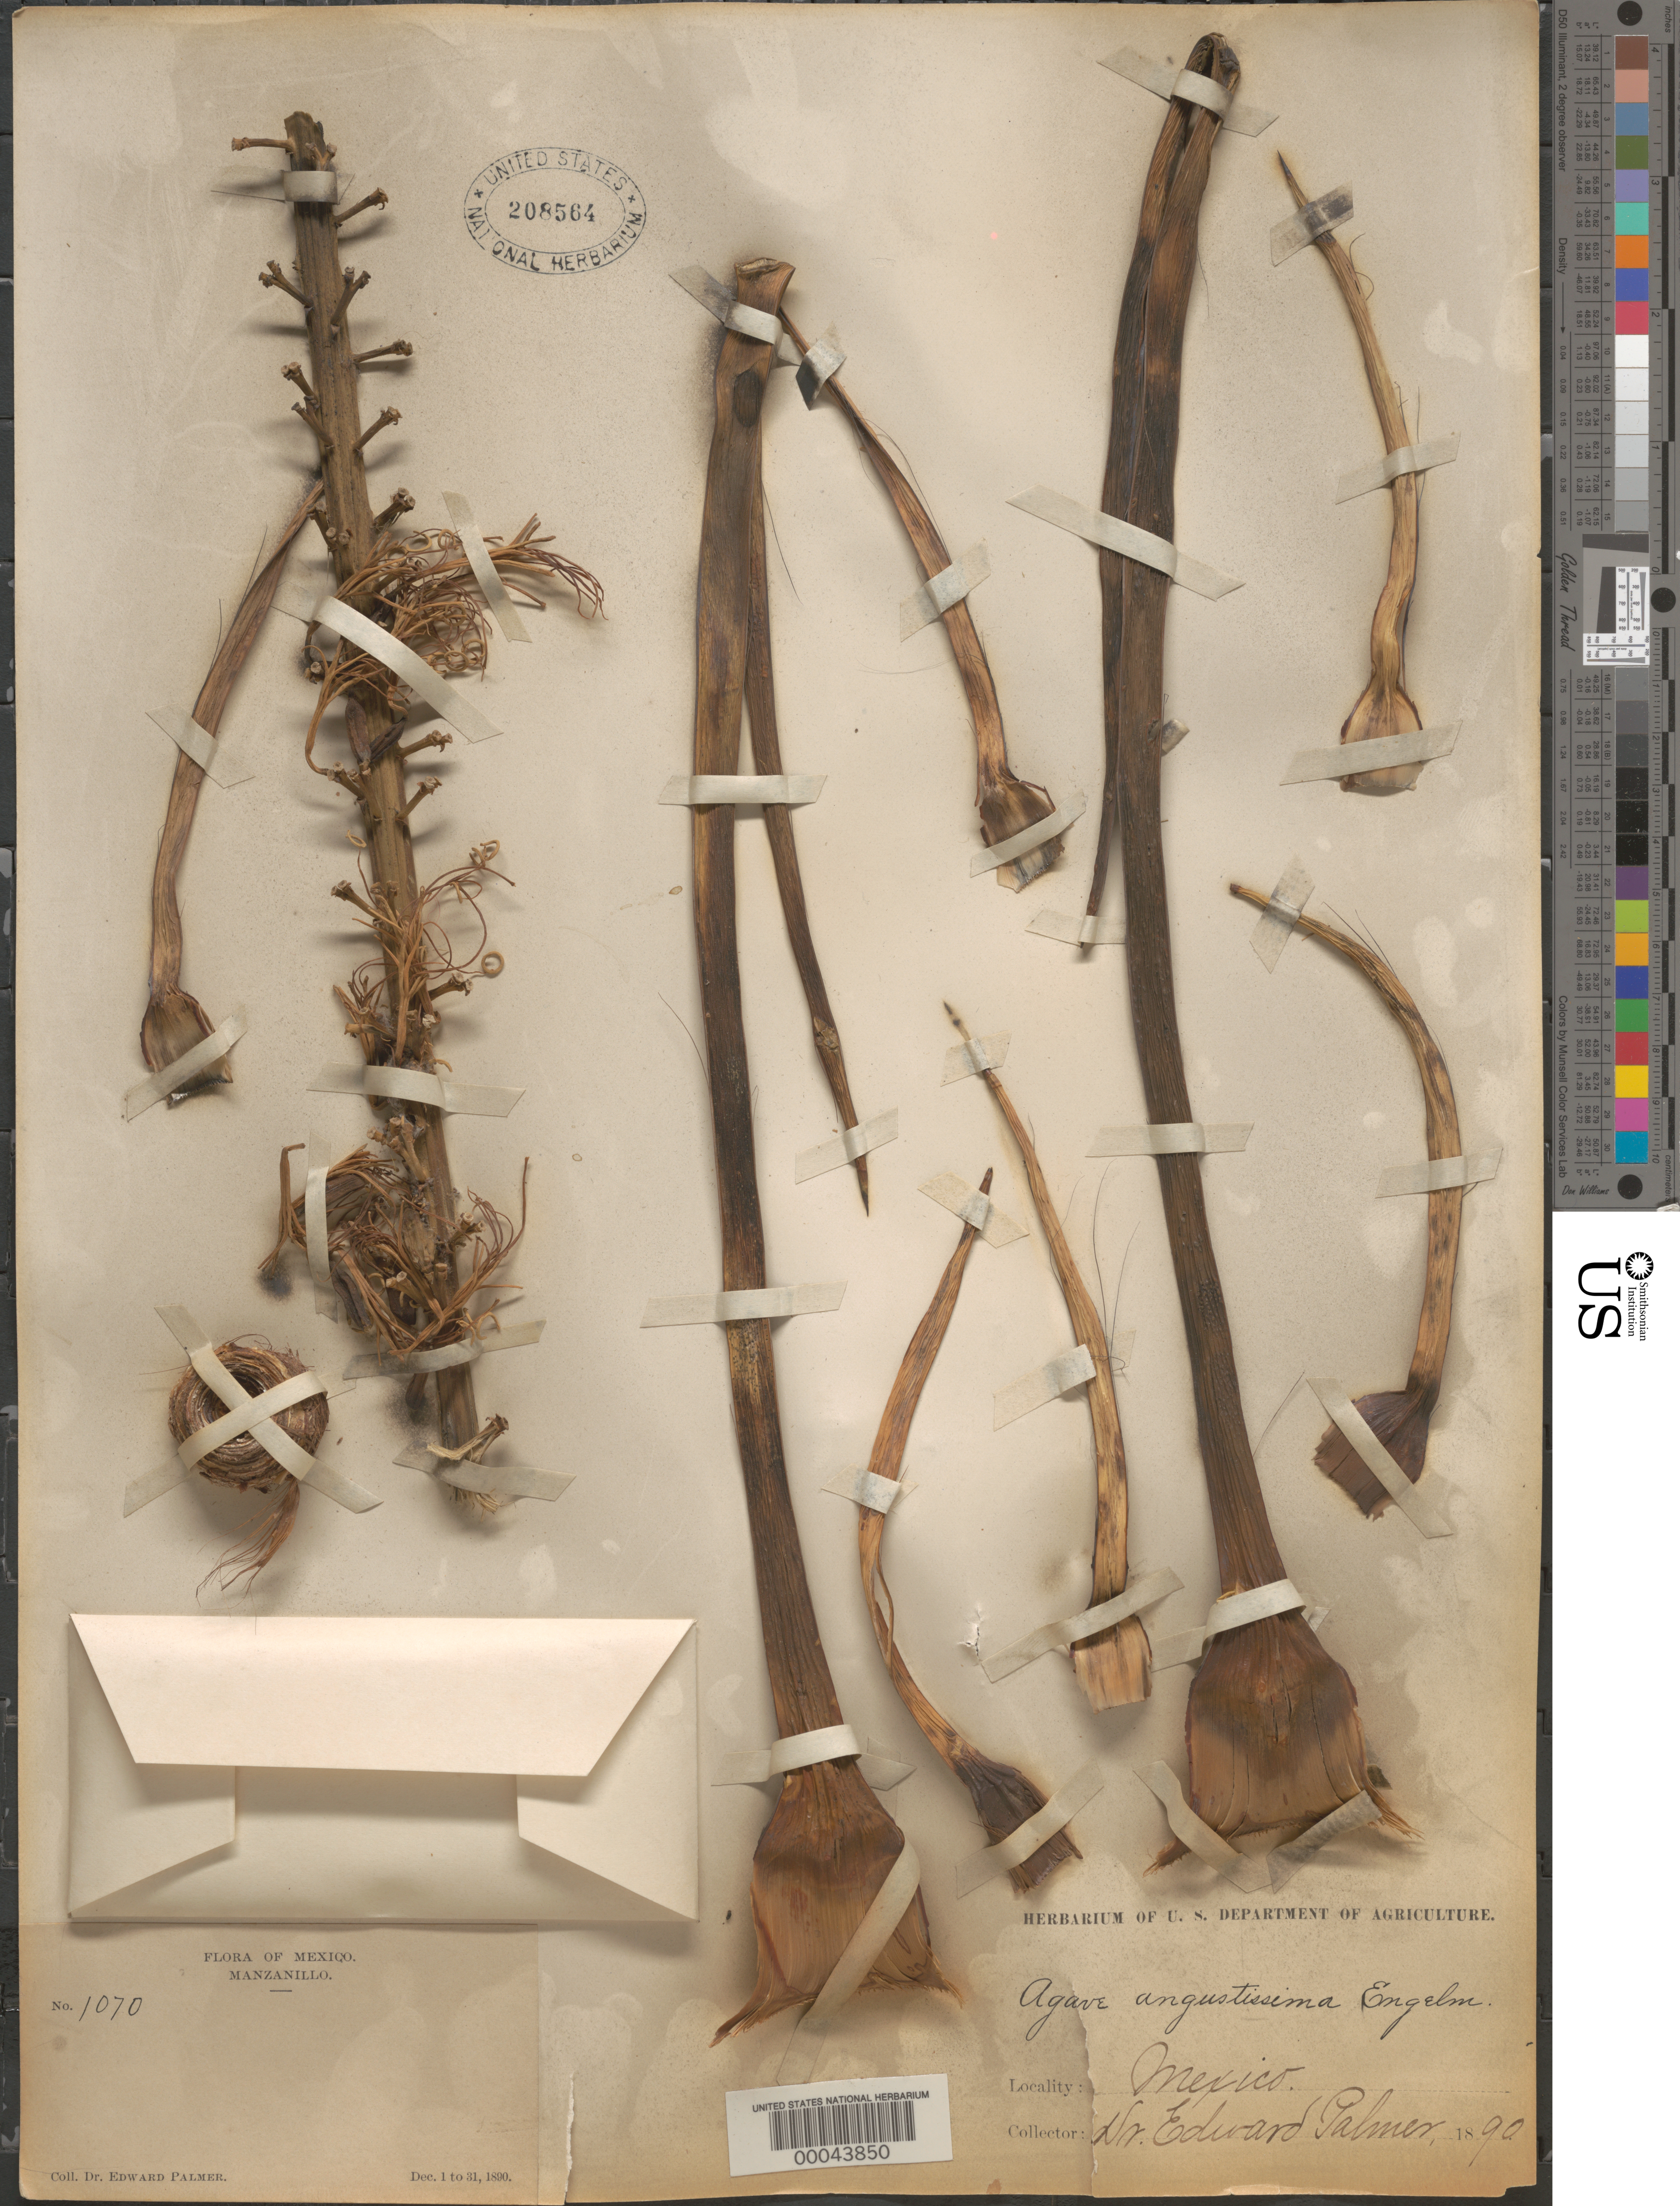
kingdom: Plantae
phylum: Tracheophyta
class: Liliopsida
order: Asparagales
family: Asparagaceae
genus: Agave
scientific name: Agave ortgiesiana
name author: (Baker) Trel.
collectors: E. Palmer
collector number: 1070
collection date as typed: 01 Dec 1890 to 31 Dec 1890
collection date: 1890-12-01/1890-12-31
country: Mexico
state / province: Colima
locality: Manzanillo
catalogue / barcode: US 208564